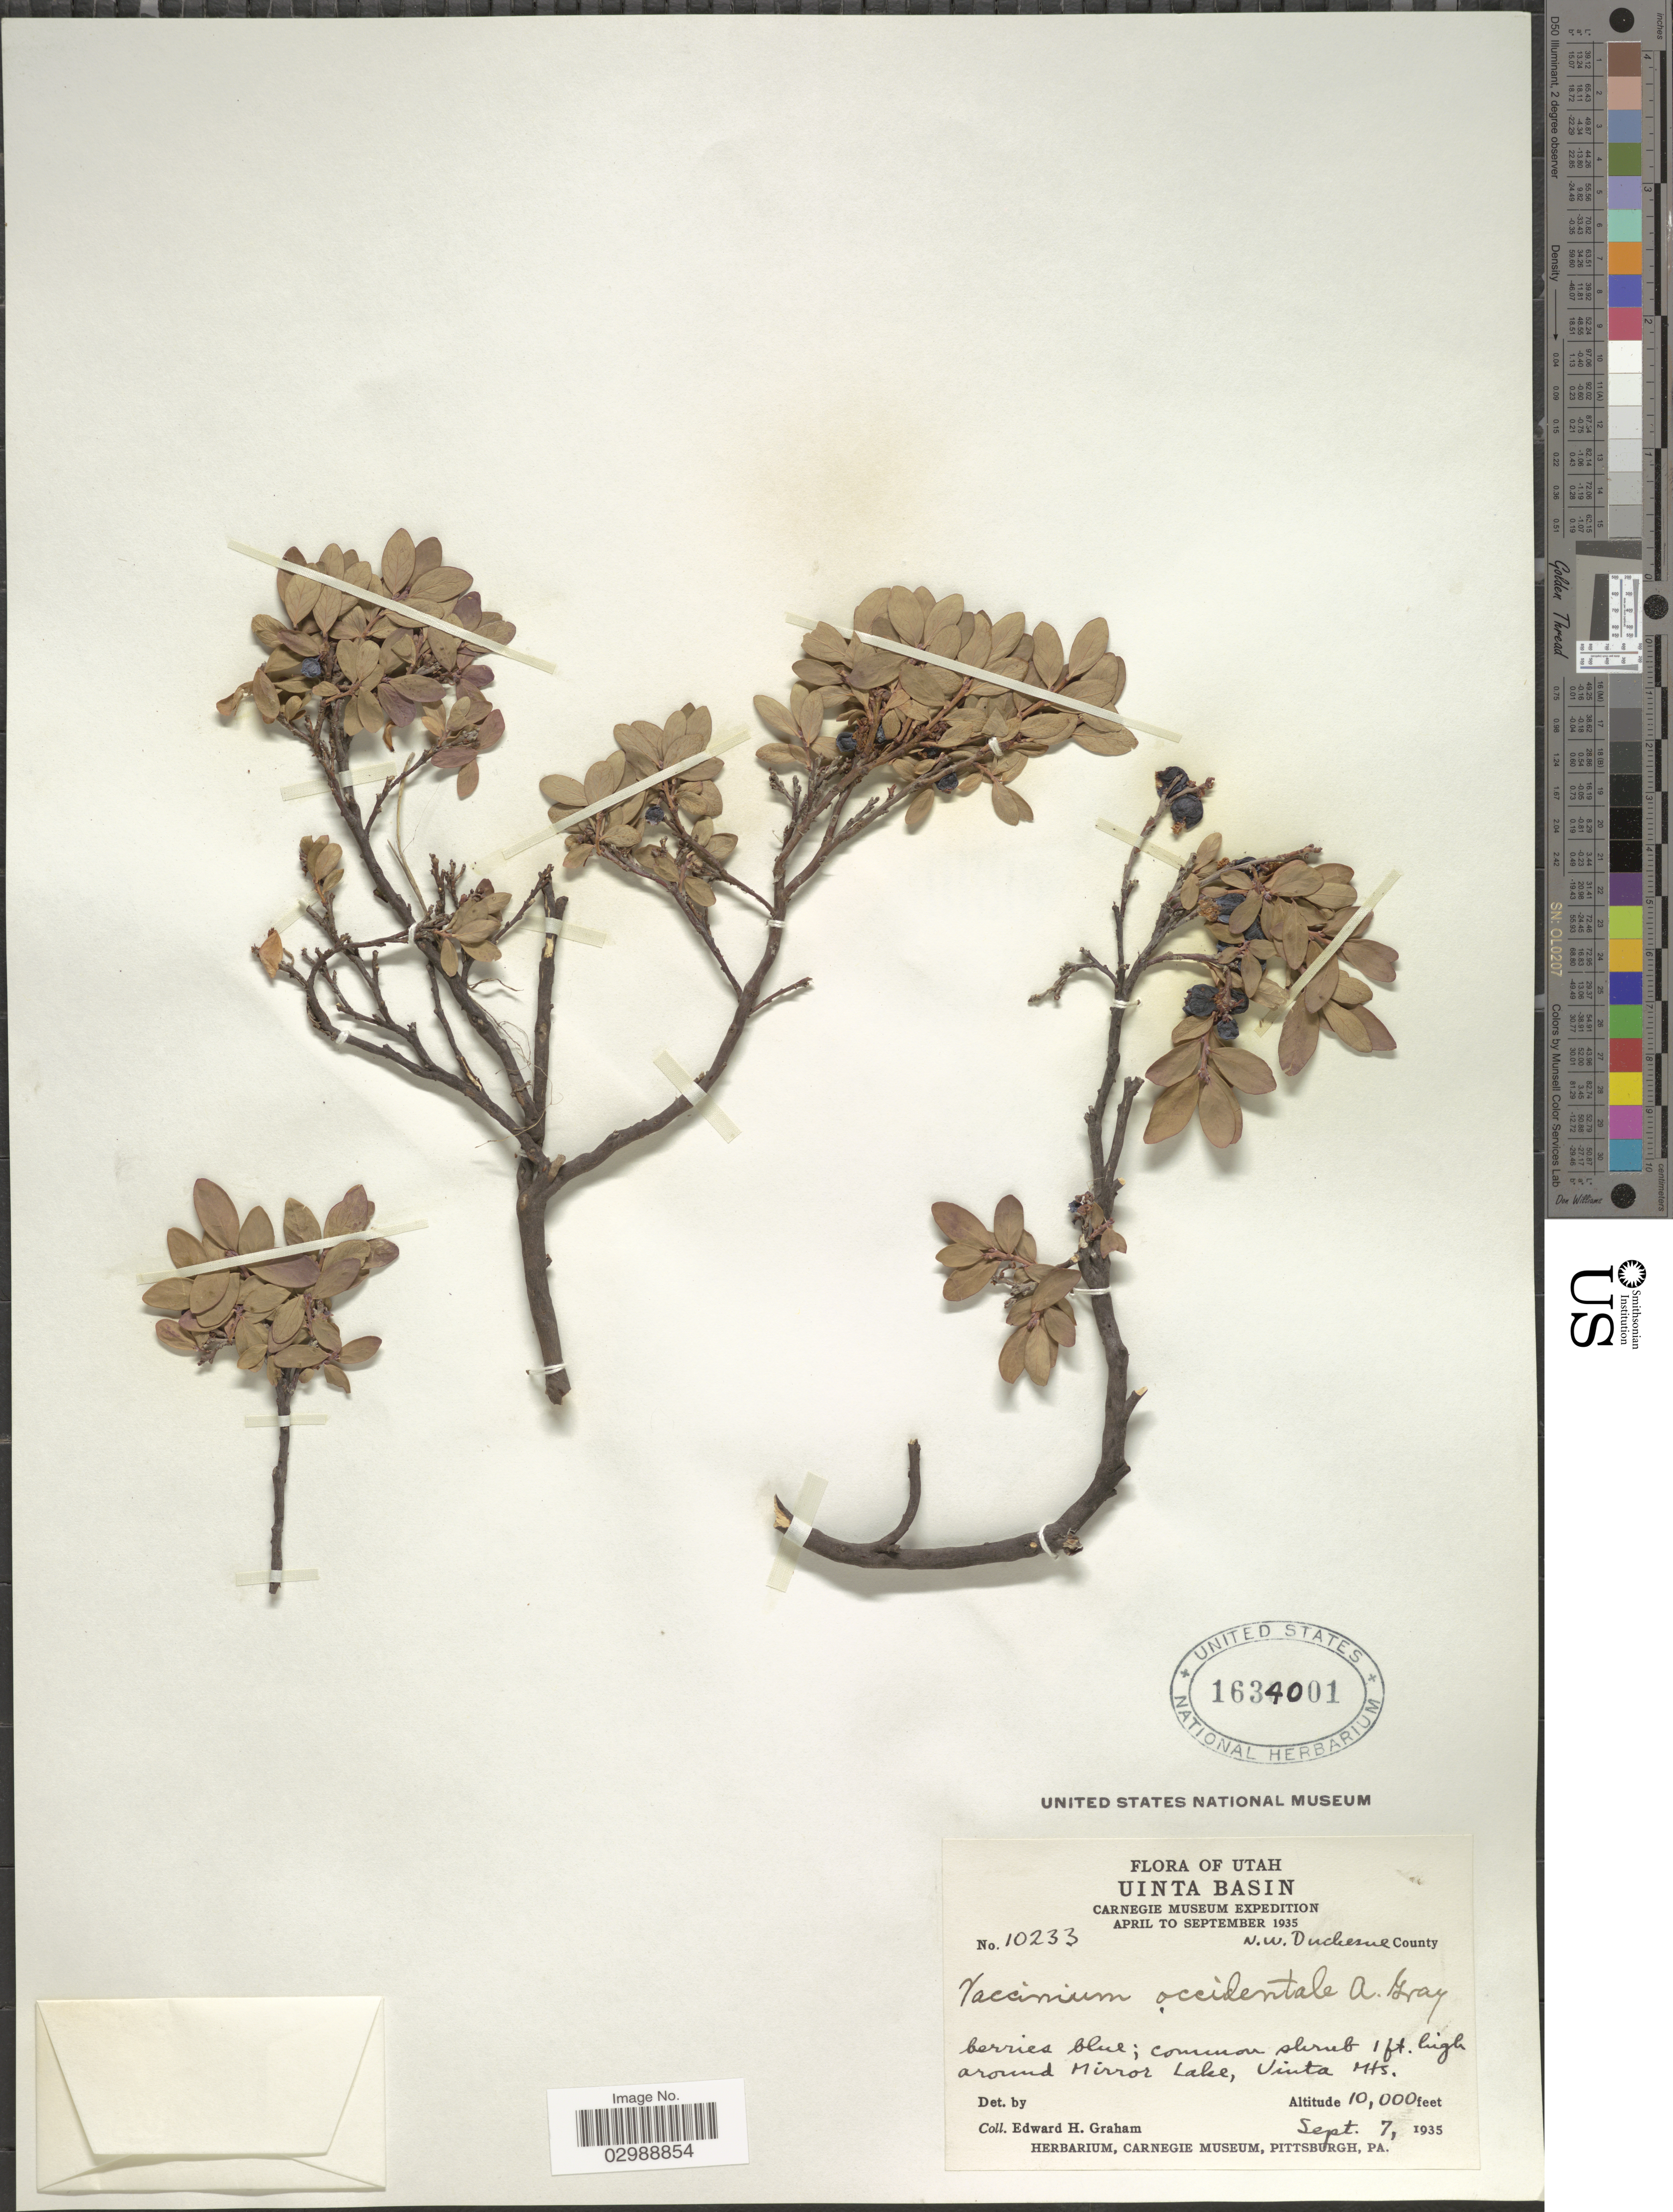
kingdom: Plantae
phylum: Tracheophyta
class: Magnoliopsida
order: Ericales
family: Ericaceae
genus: Vaccinium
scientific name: Vaccinium occidentale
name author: A. Gray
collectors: E. H. Graham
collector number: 10233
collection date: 1935-09-07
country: United States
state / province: Utah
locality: Uinta Basin. N.W. Duchesne County. Around Mirror Lake, Uinta Mts.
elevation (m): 3048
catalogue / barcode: US 1634001